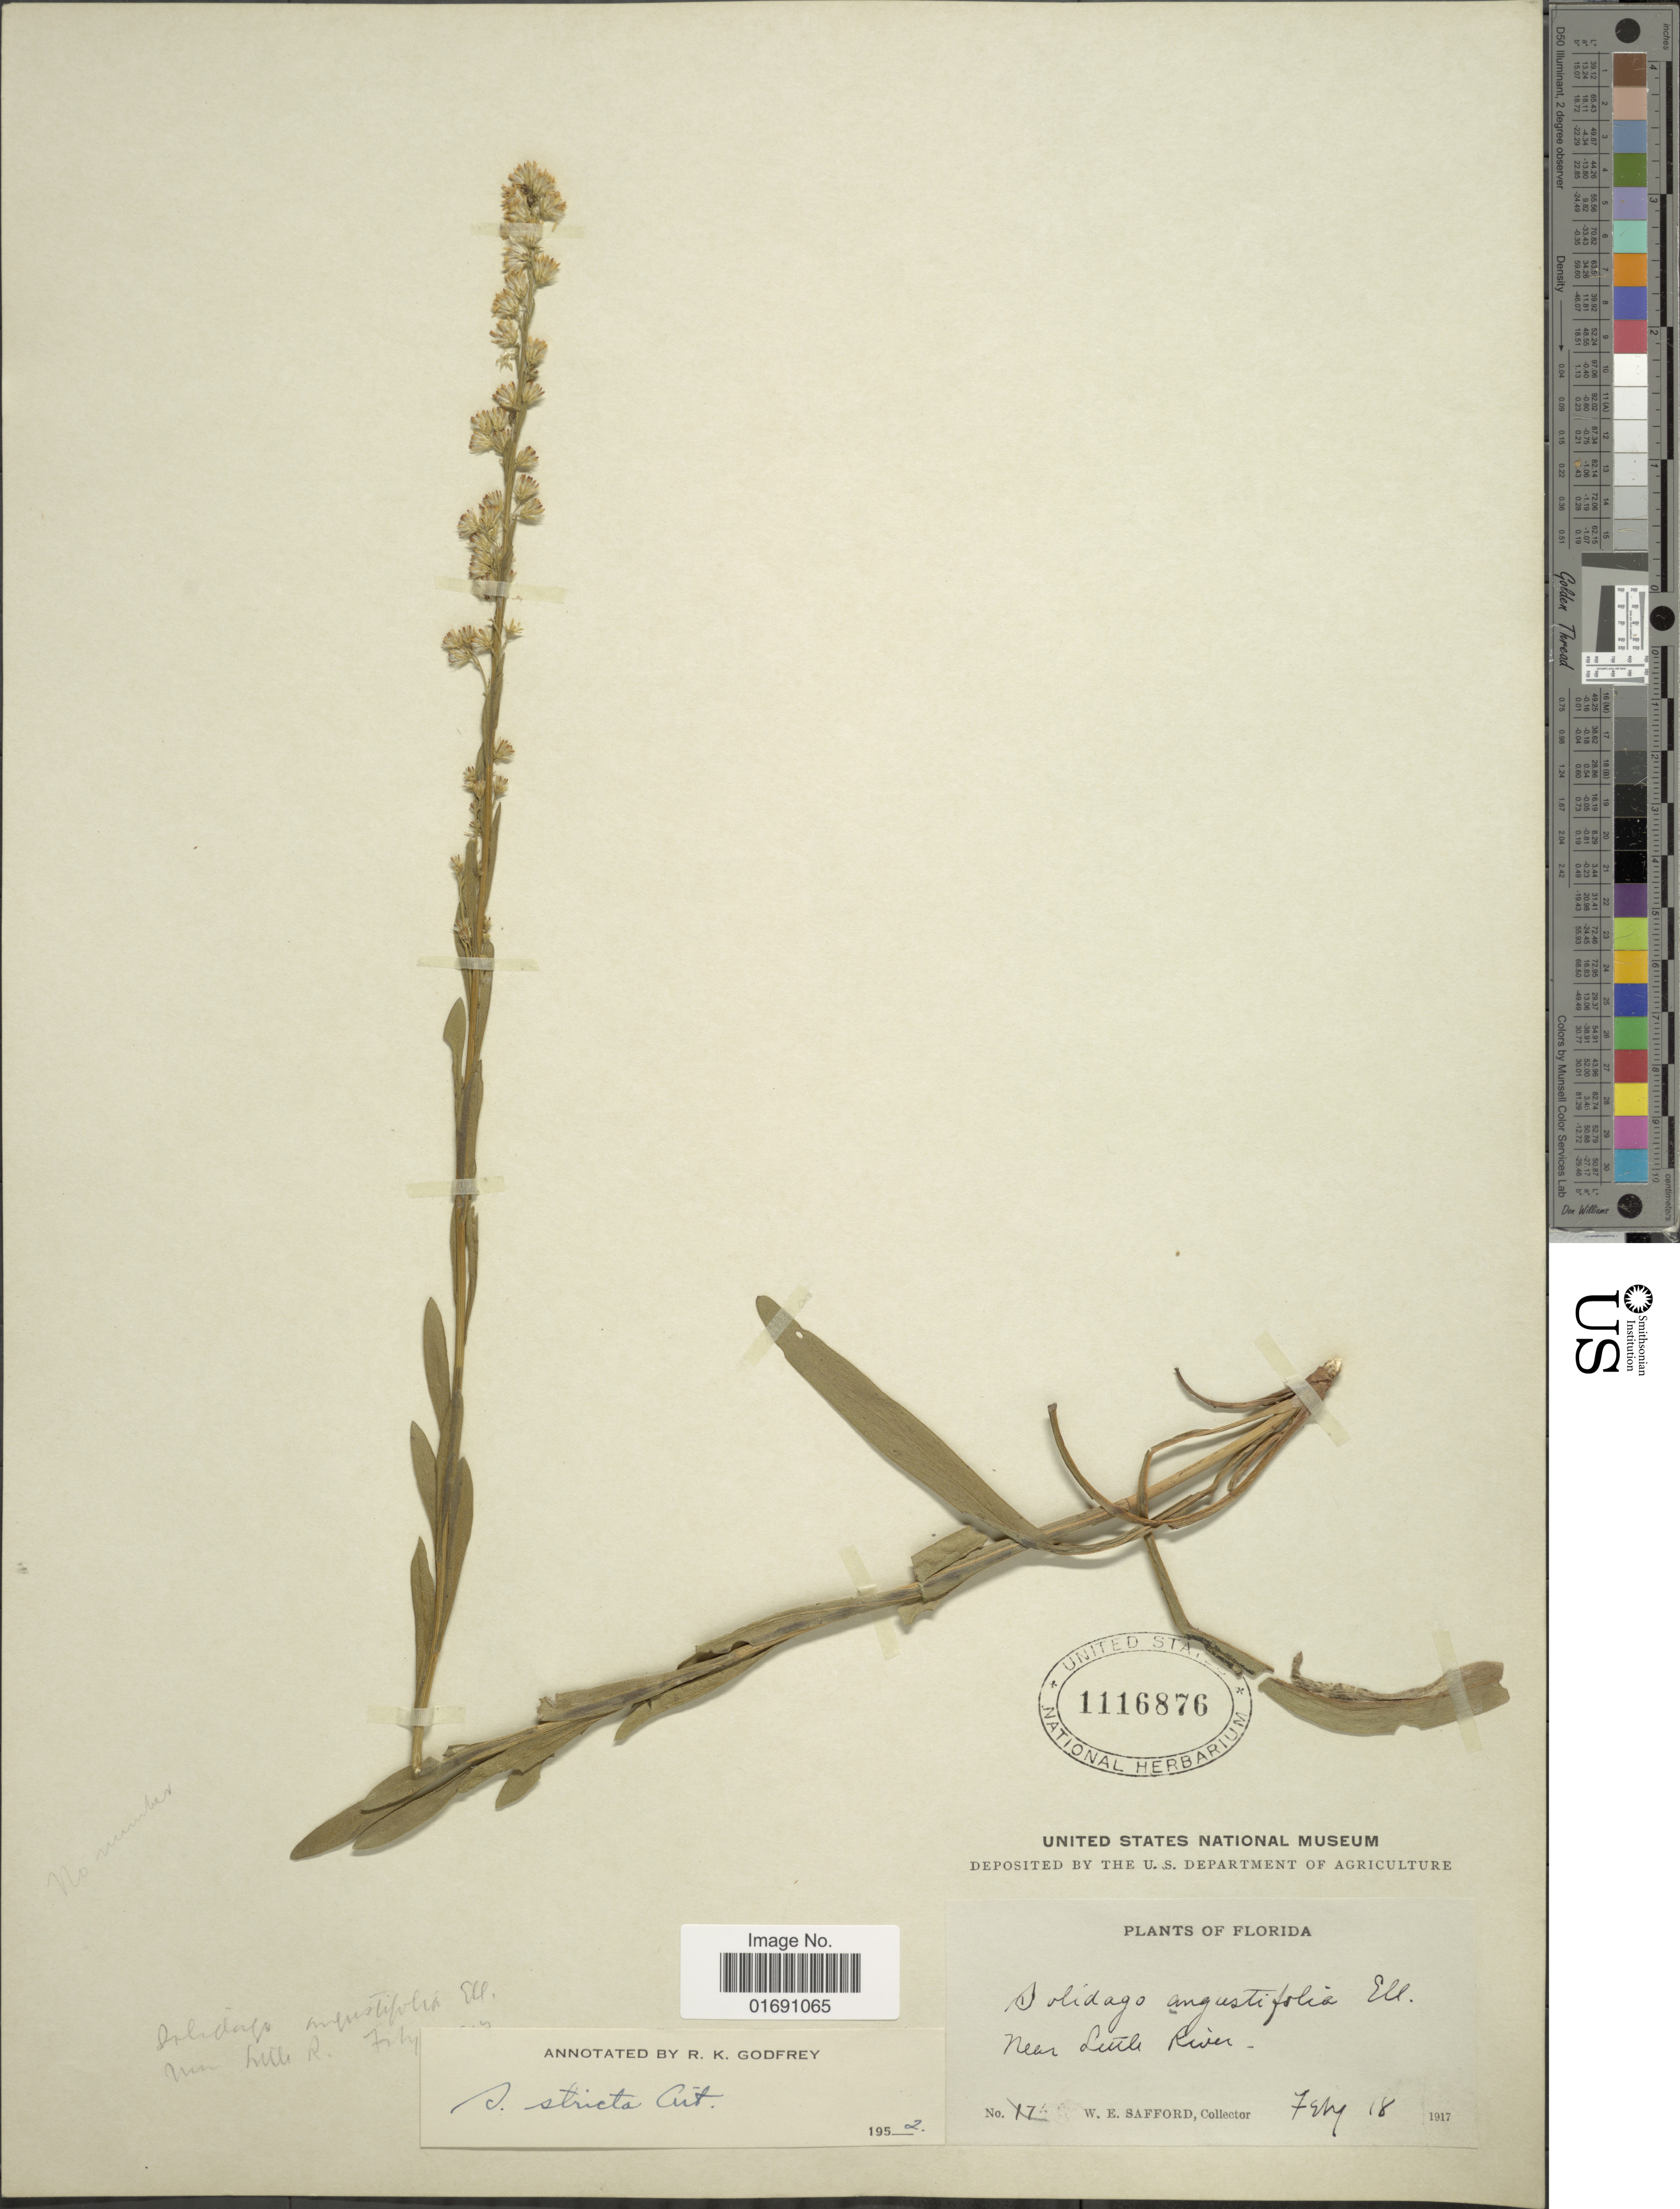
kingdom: Plantae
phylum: Tracheophyta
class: Magnoliopsida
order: Asterales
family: Asteraceae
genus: Solidago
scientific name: Solidago stricta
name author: Aiton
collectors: W. E. Safford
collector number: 1768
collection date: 1917-02-18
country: United States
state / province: Florida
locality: Near Little River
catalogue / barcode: US 1116876